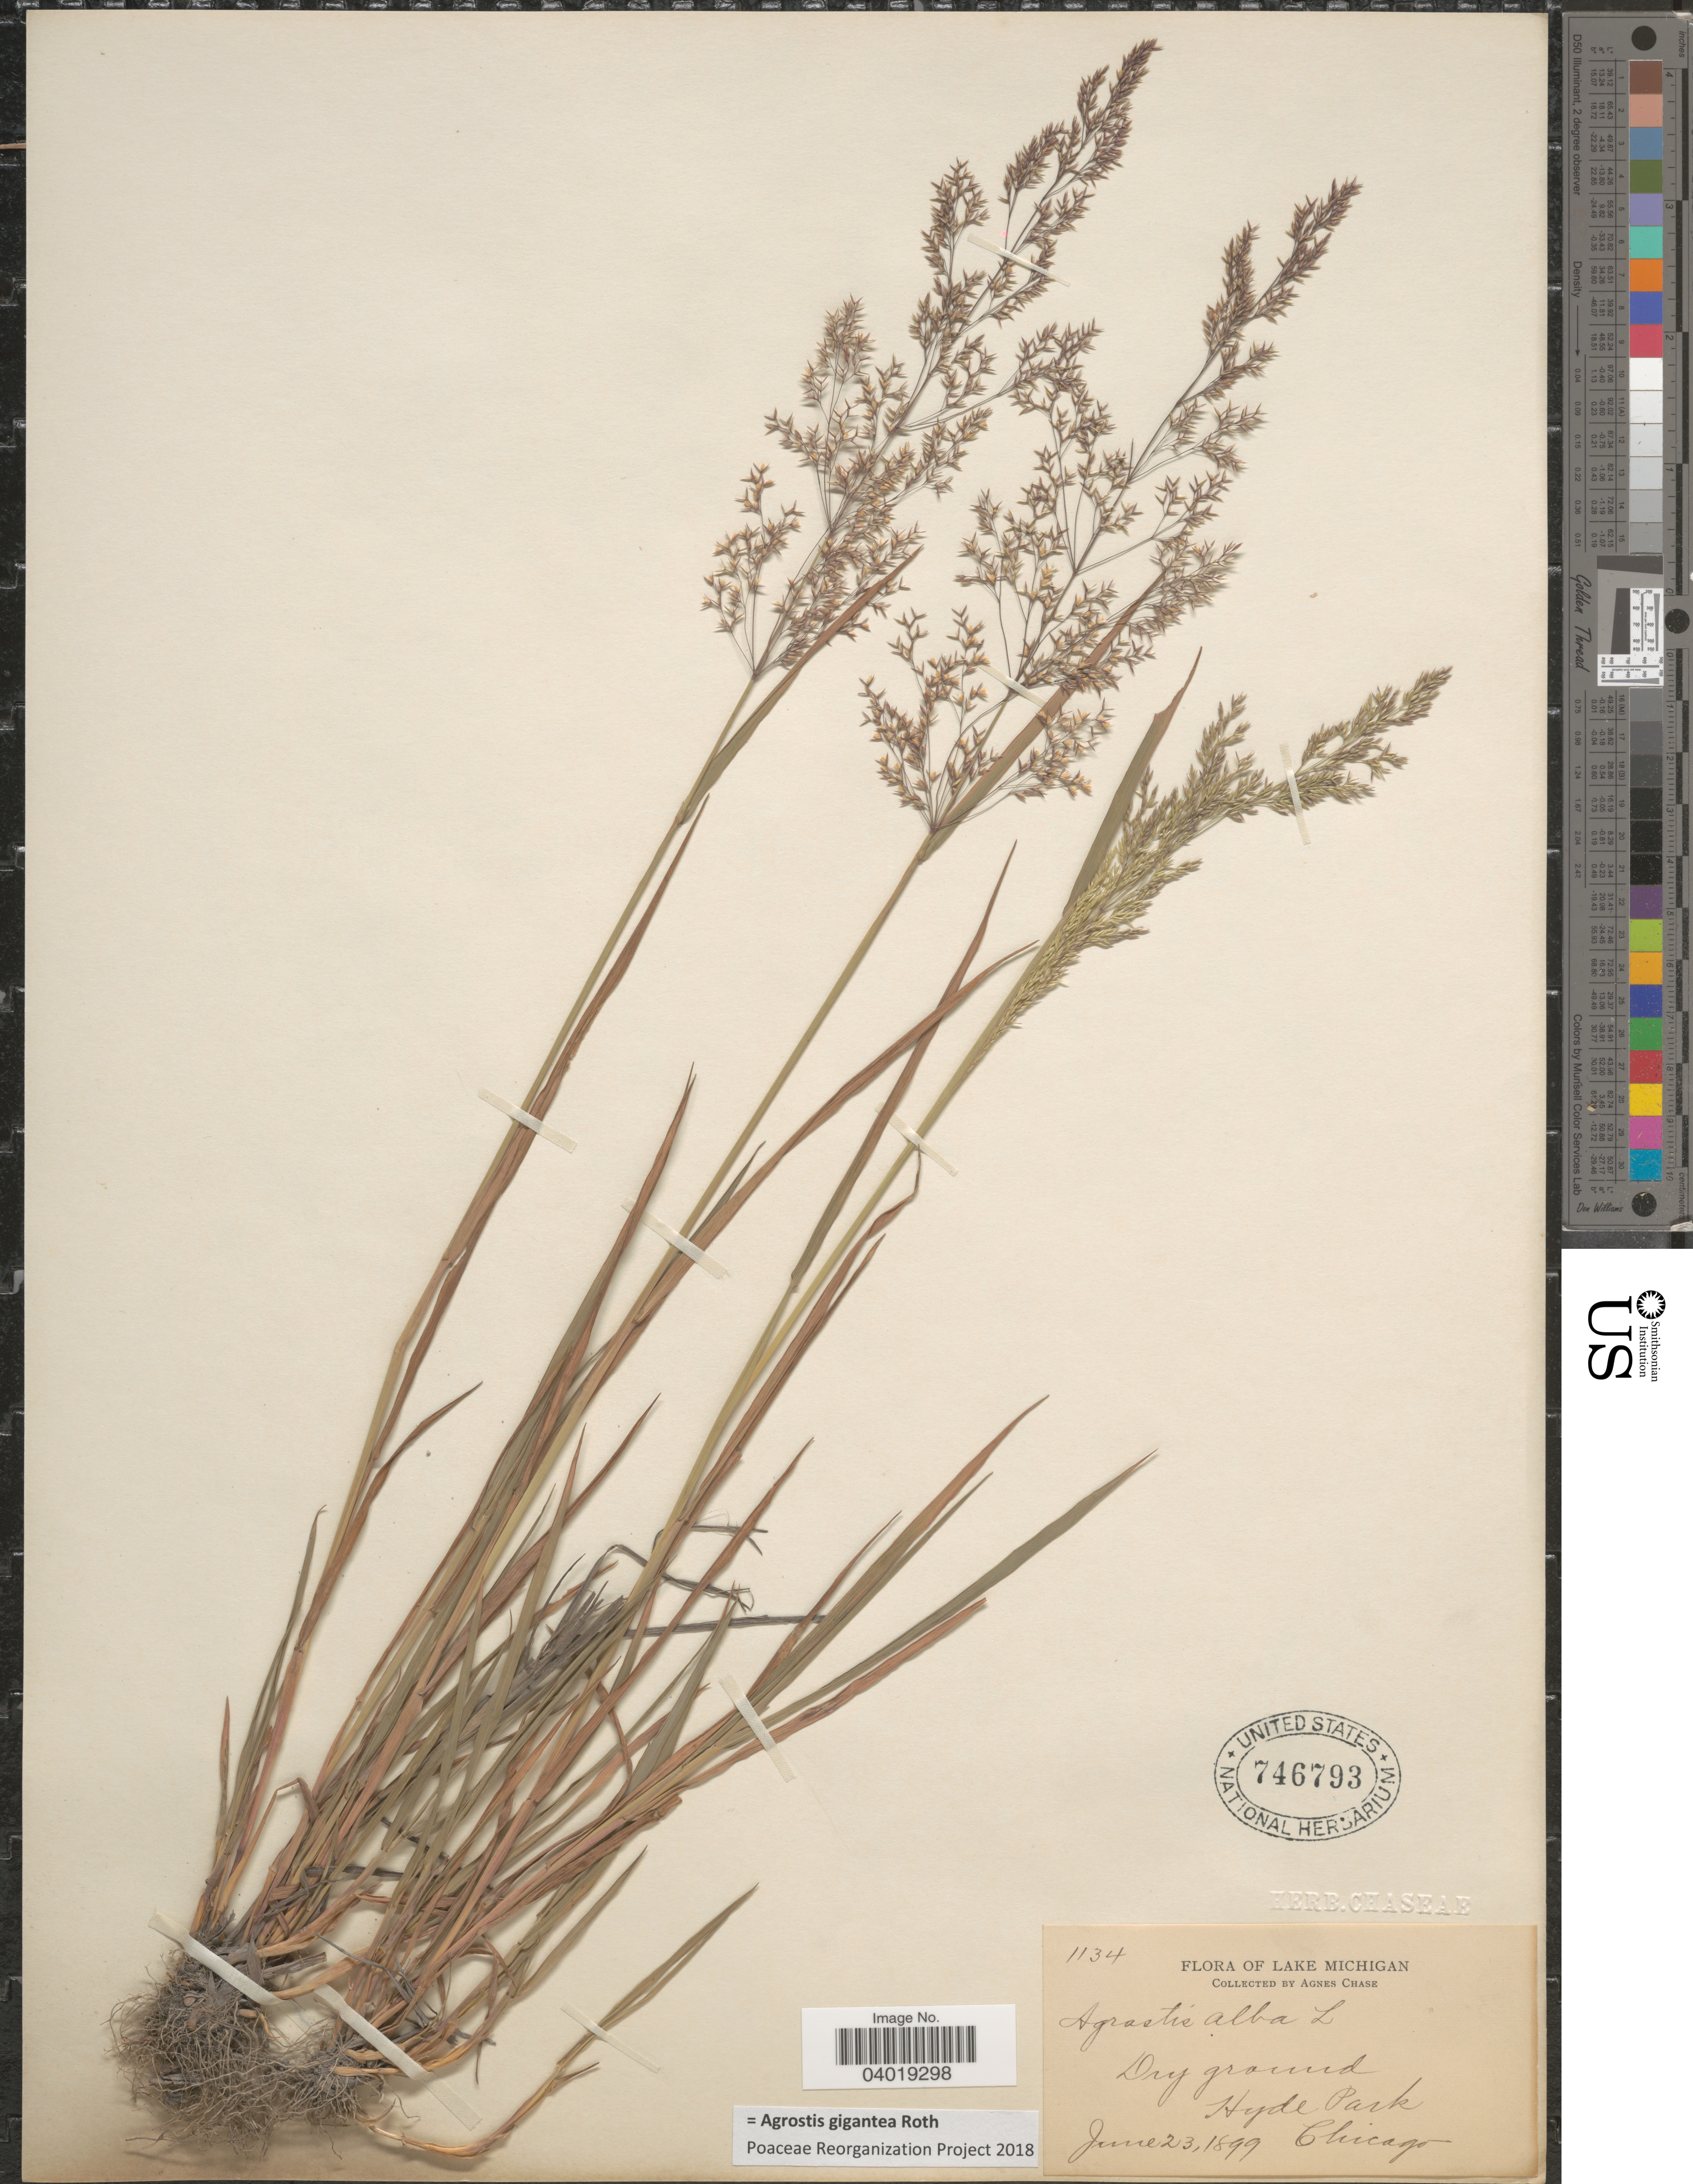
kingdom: Plantae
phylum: Tracheophyta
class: Liliopsida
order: Poales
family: Poaceae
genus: Agrostis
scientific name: Agrostis gigantea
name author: Roth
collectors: A. Chase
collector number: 1134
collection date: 1899-06-23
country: United States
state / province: Michigan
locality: Lake Michigan. Hyde Park. Chicago.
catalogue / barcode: US 746793